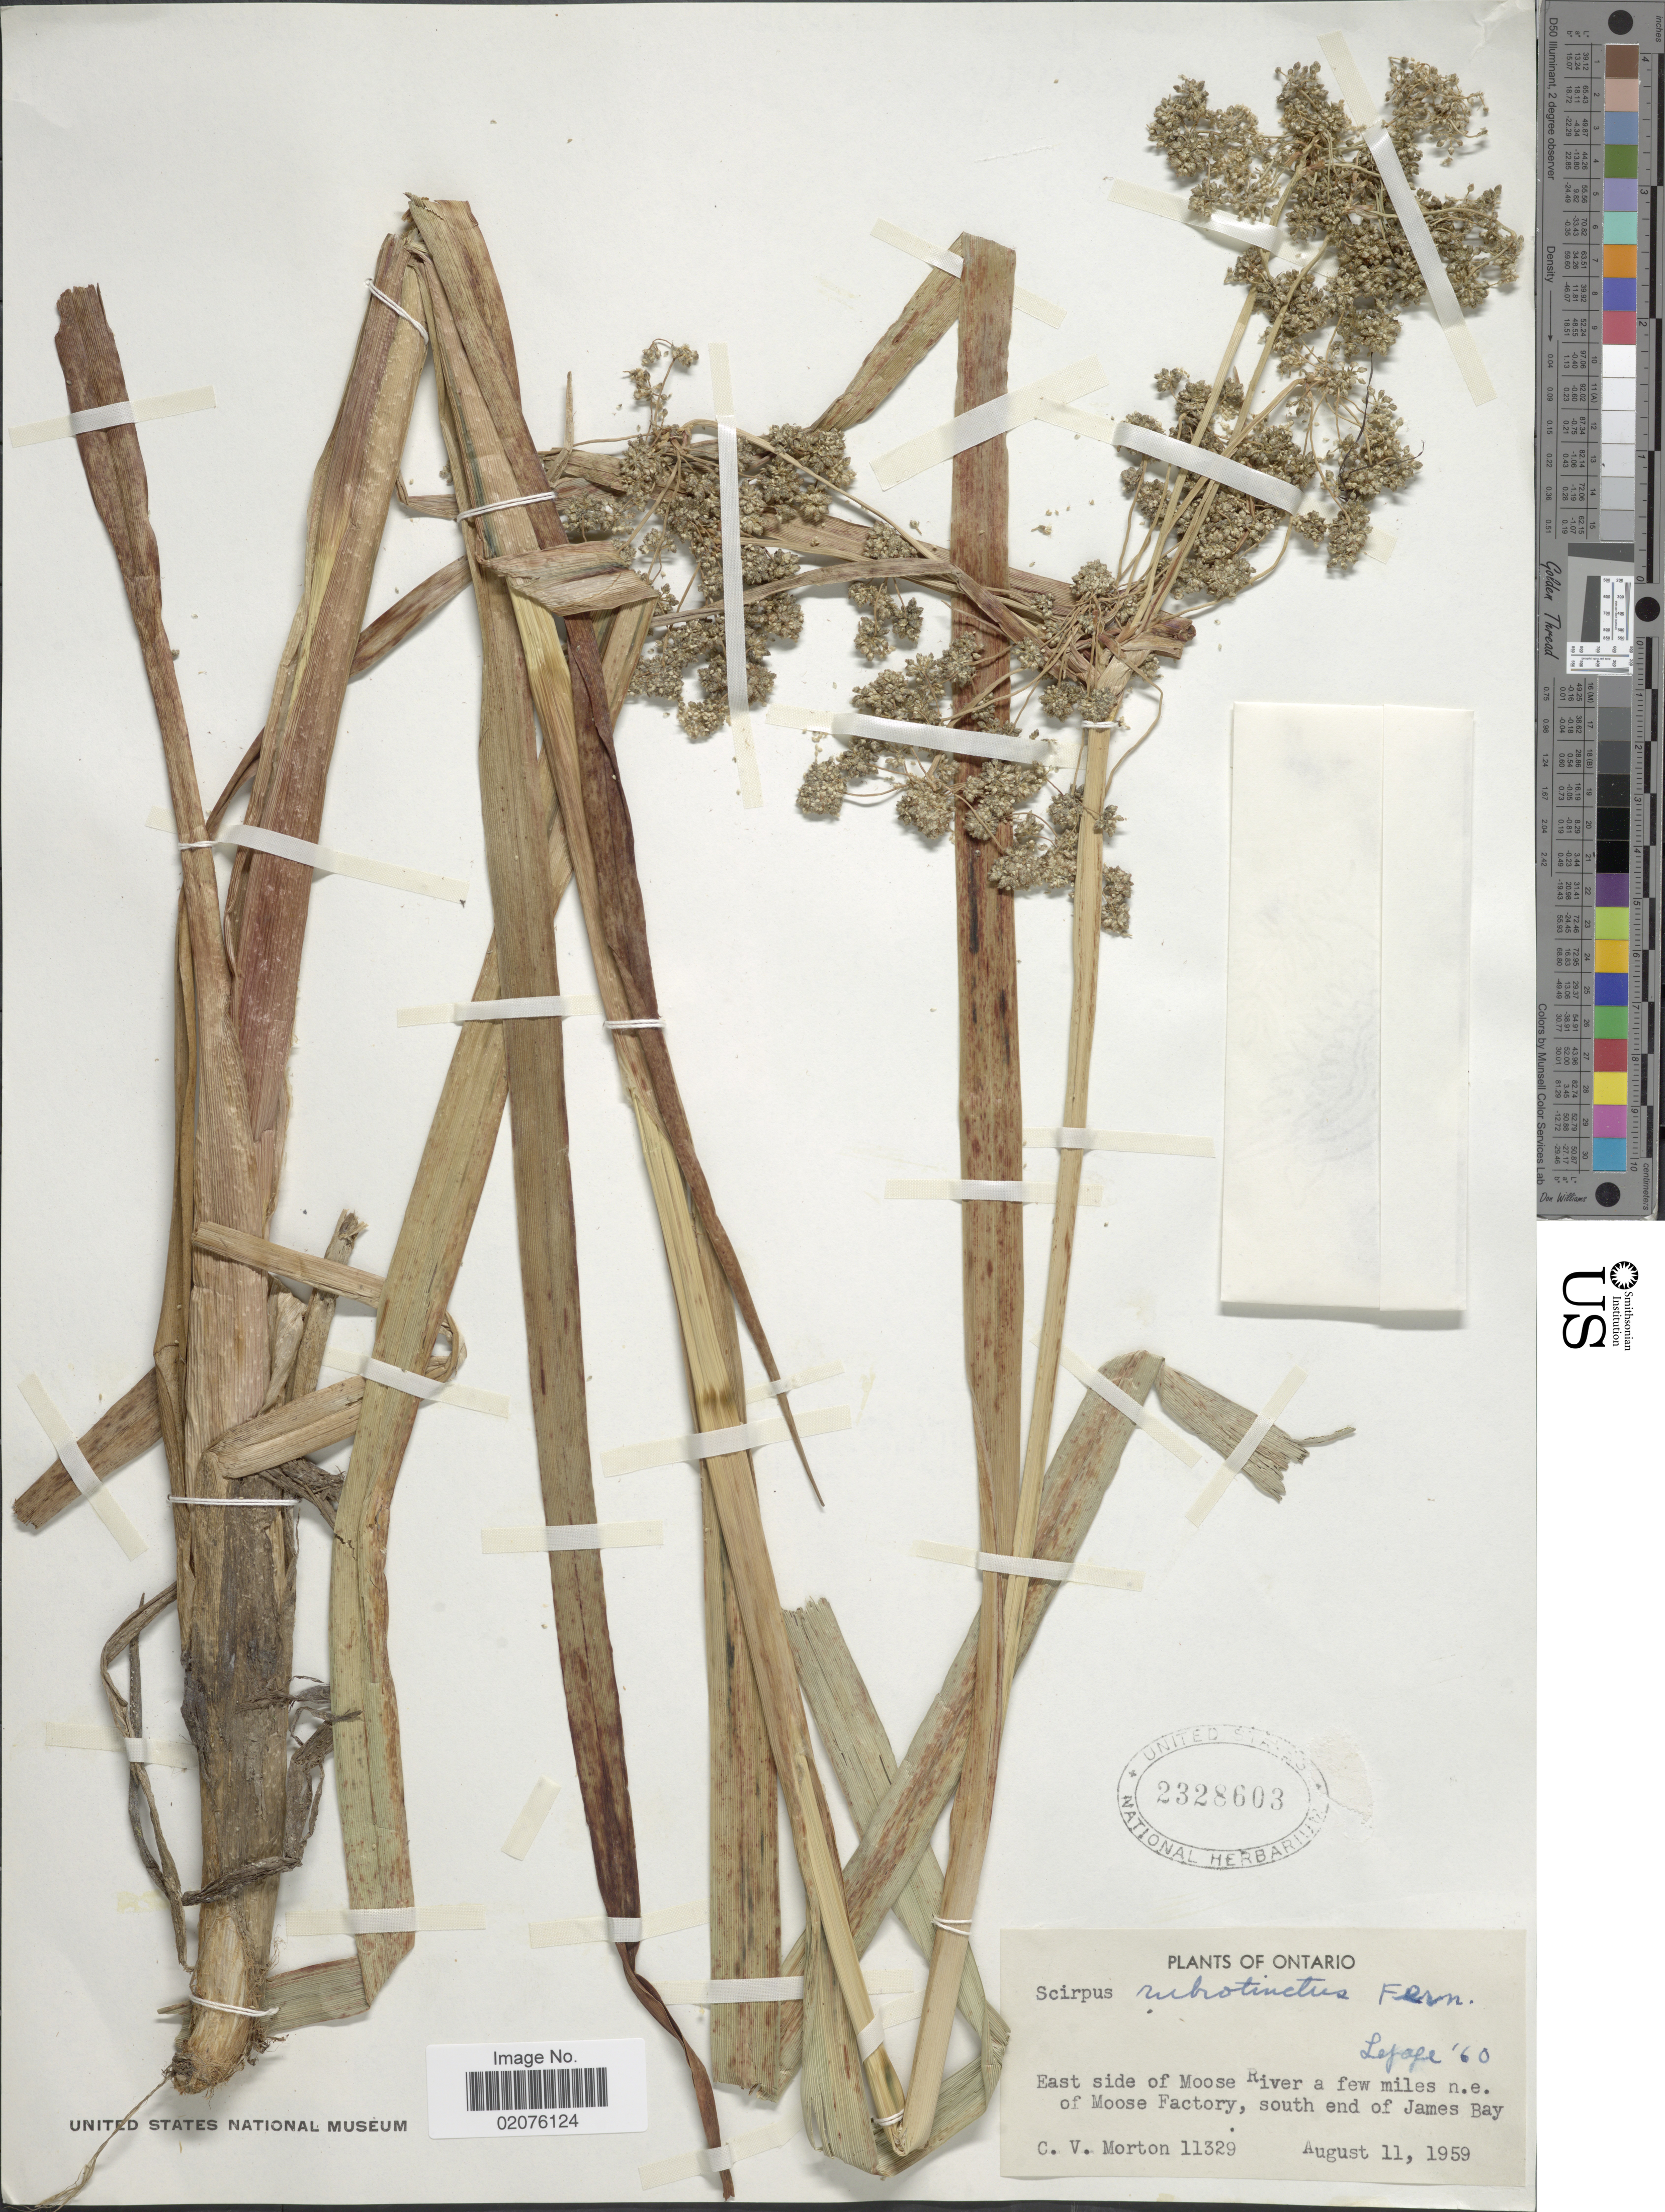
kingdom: Plantae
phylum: Tracheophyta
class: Liliopsida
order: Poales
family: Cyperaceae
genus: Scirpus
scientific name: Scirpus microcarpus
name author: J. Presl & C. Presl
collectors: C. V. Morton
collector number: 11329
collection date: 1959-08-11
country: Canada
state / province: Ontario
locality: East side of Moose River a few miles n.e. of Moose Factory, south end of James Bay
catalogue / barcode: US 2328603